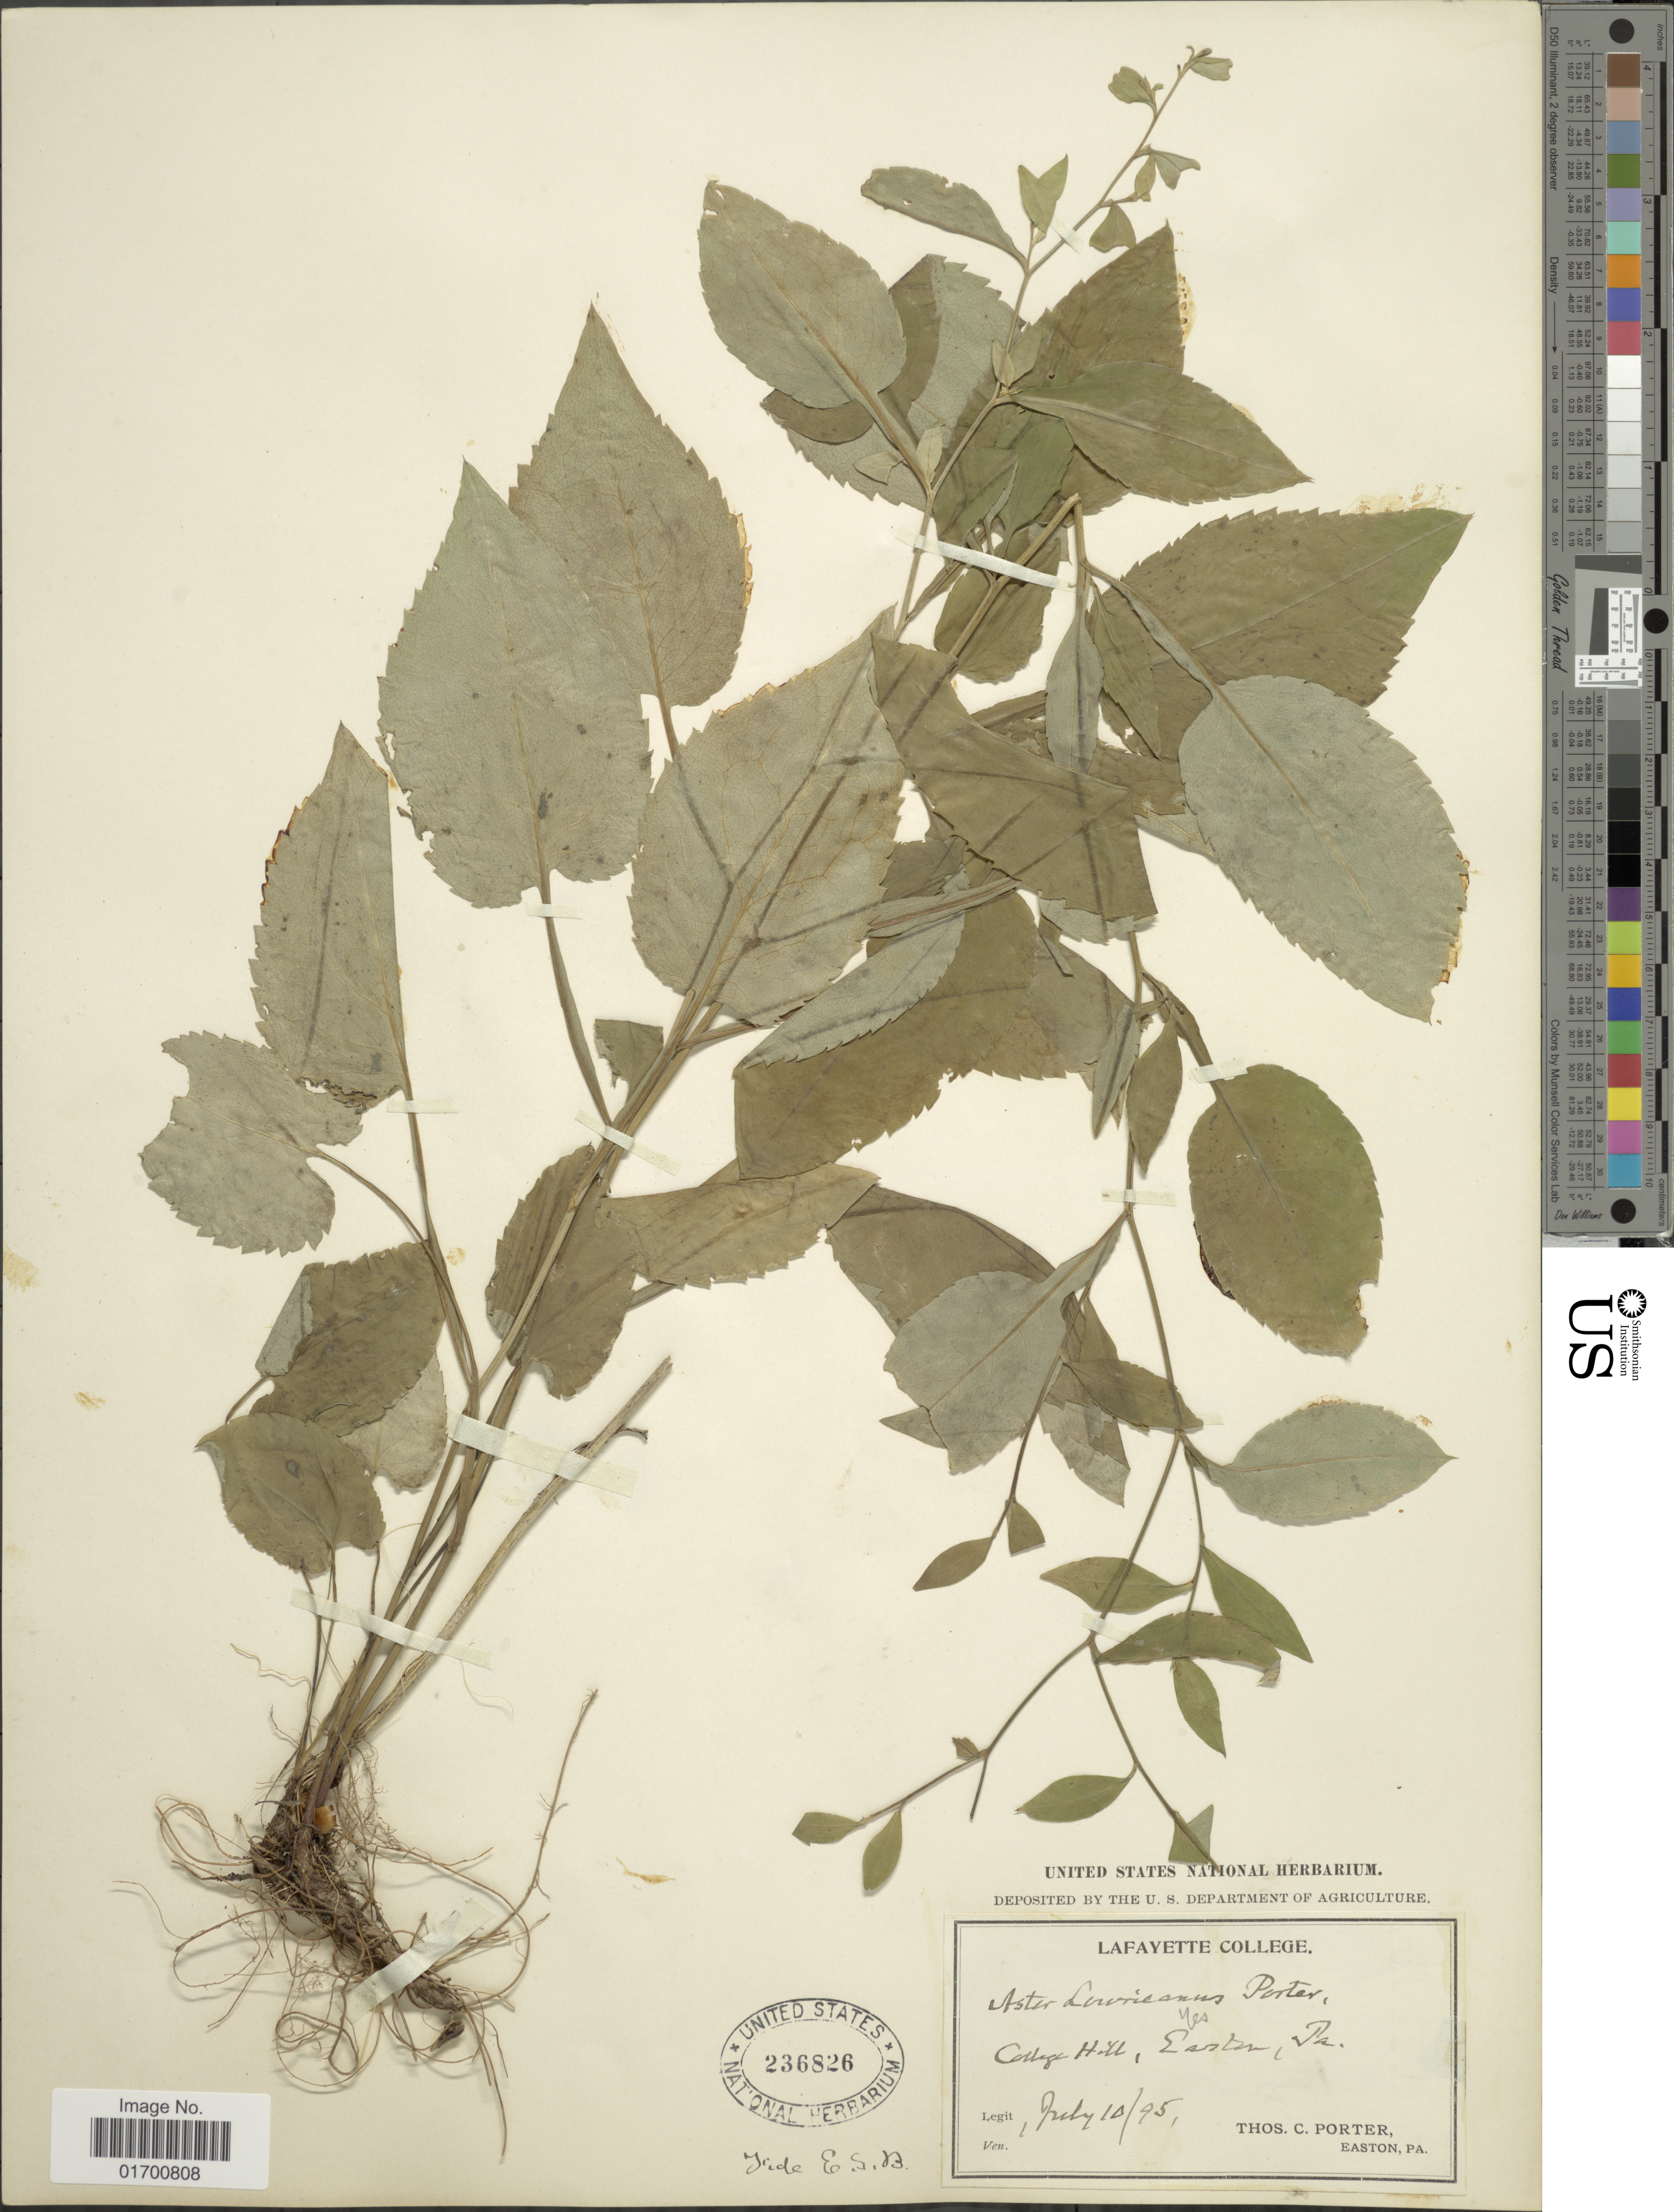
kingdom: Plantae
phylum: Tracheophyta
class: Magnoliopsida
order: Asterales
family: Asteraceae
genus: Symphyotrichum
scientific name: Symphyotrichum lowrieanum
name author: (Porter) G.L. Nesom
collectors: T. C. Porter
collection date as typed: Transcribed d/m/y: 10/7/95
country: United States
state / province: Pennsylvania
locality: College Hill, Easton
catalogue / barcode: US 236826